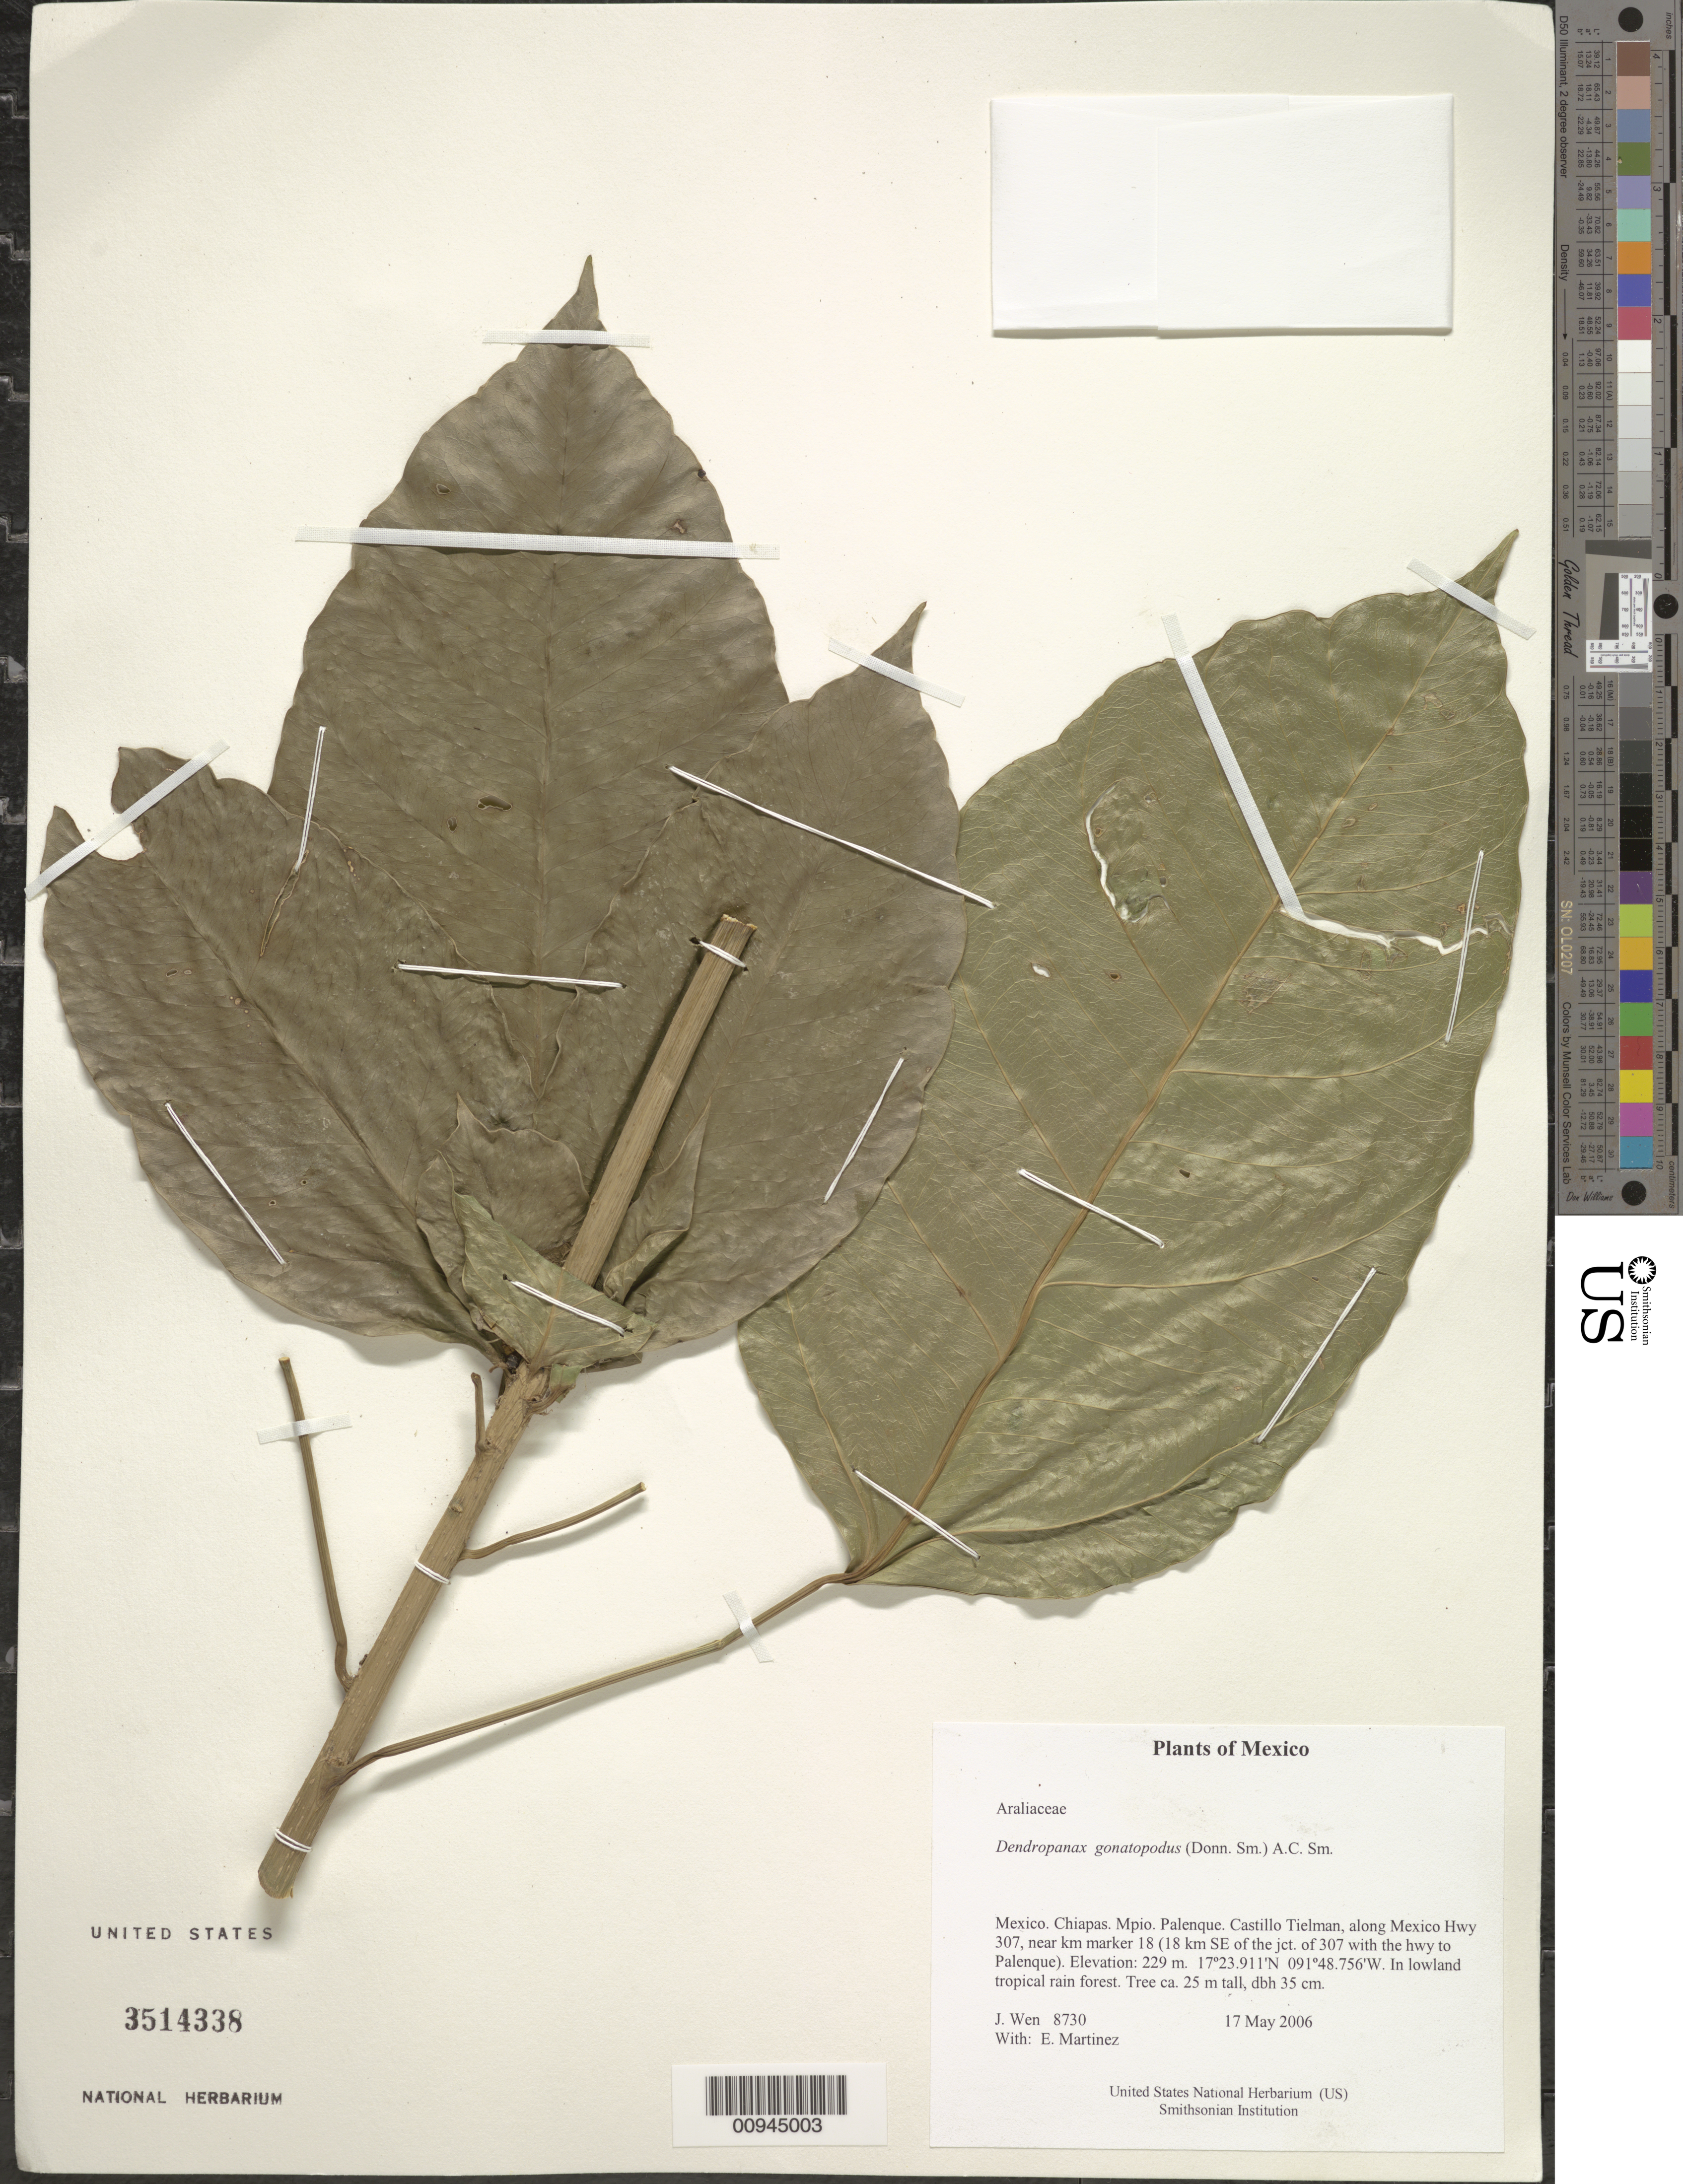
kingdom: Plantae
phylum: Tracheophyta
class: Magnoliopsida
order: Apiales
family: Araliaceae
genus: Dendropanax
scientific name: Dendropanax gonatopodus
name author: (Donn. Sm.) A.C. Sm.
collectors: J. Wen & E. Martínez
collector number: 8730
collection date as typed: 17 May 2006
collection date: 2006-05-17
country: Mexico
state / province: Chiapas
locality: Mpio. Palenque. Castillo Tielman, along Mexico Hwy 307, near km marker 18 (18 km SE of the jct. of 307 with the hwy to Palenque).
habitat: In lowland tropical rain forest.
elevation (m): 229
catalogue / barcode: US 3514388